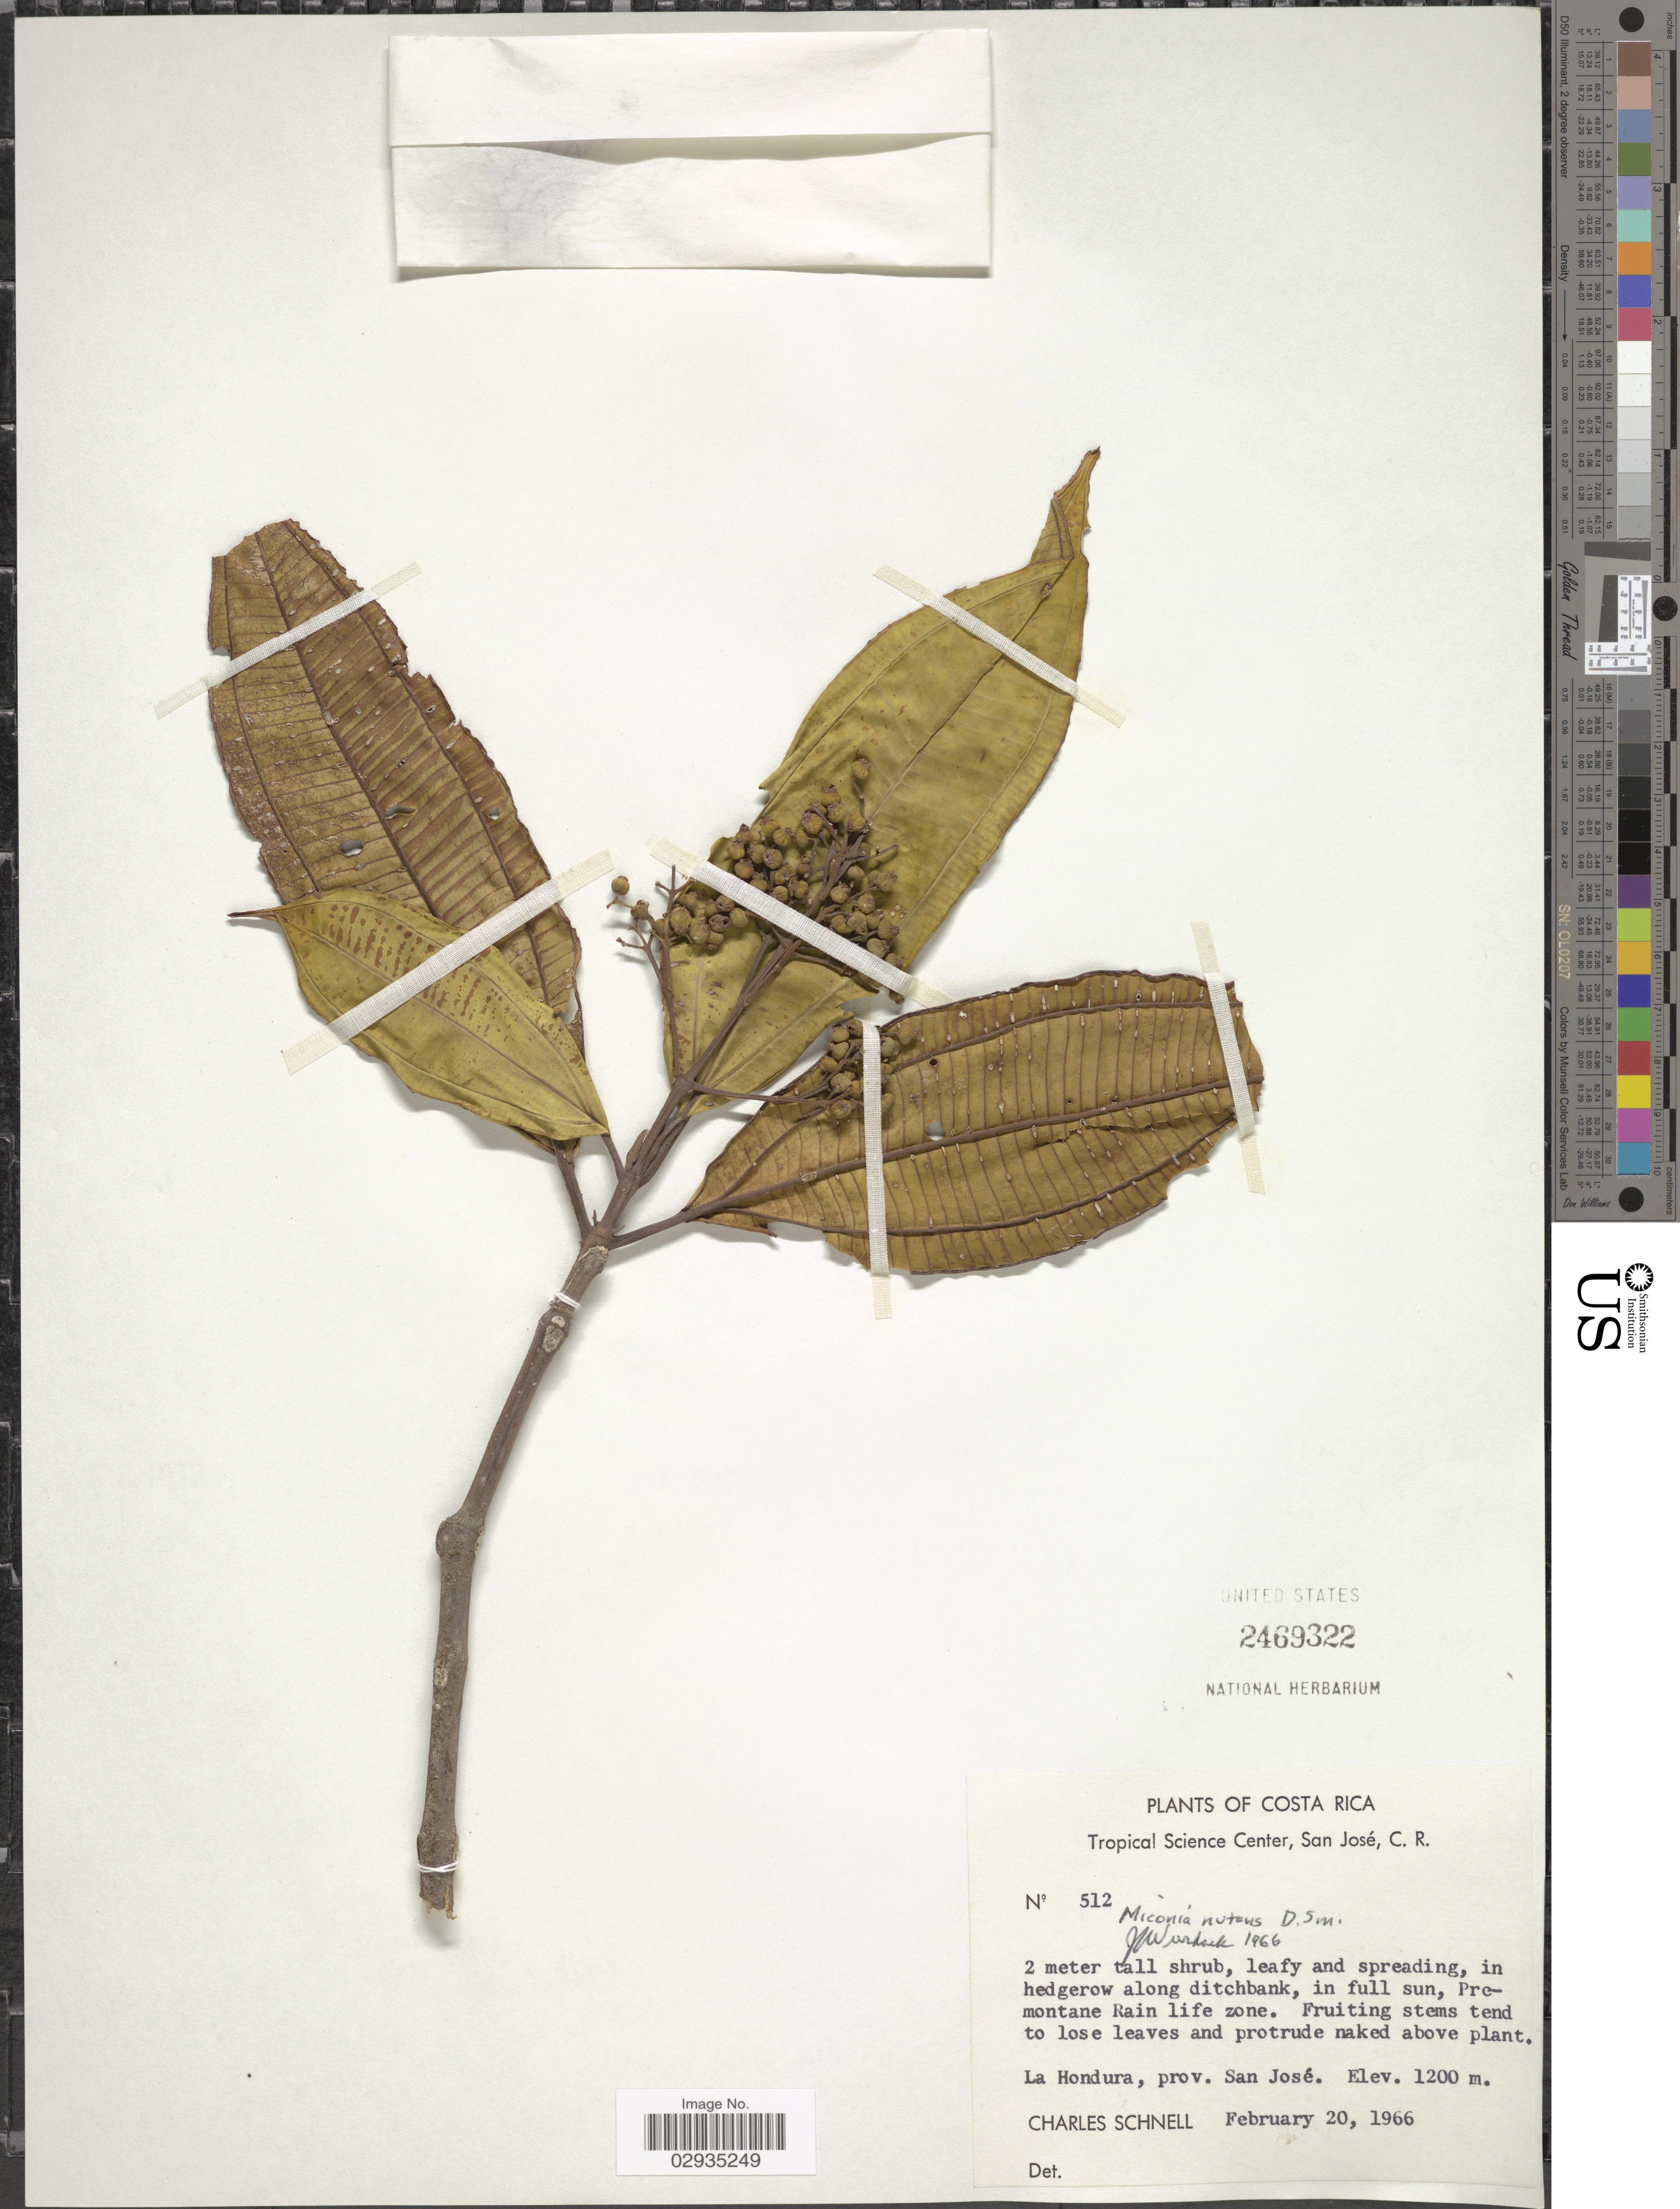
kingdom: Plantae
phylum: Tracheophyta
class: Magnoliopsida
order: Myrtales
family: Melastomataceae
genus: Miconia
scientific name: Miconia nutans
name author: Donn. Sm.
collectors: C. Schnell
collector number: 512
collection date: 1966-02-20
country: Costa Rica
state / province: San José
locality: La Hondura.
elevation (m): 1200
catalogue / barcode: US 2469322